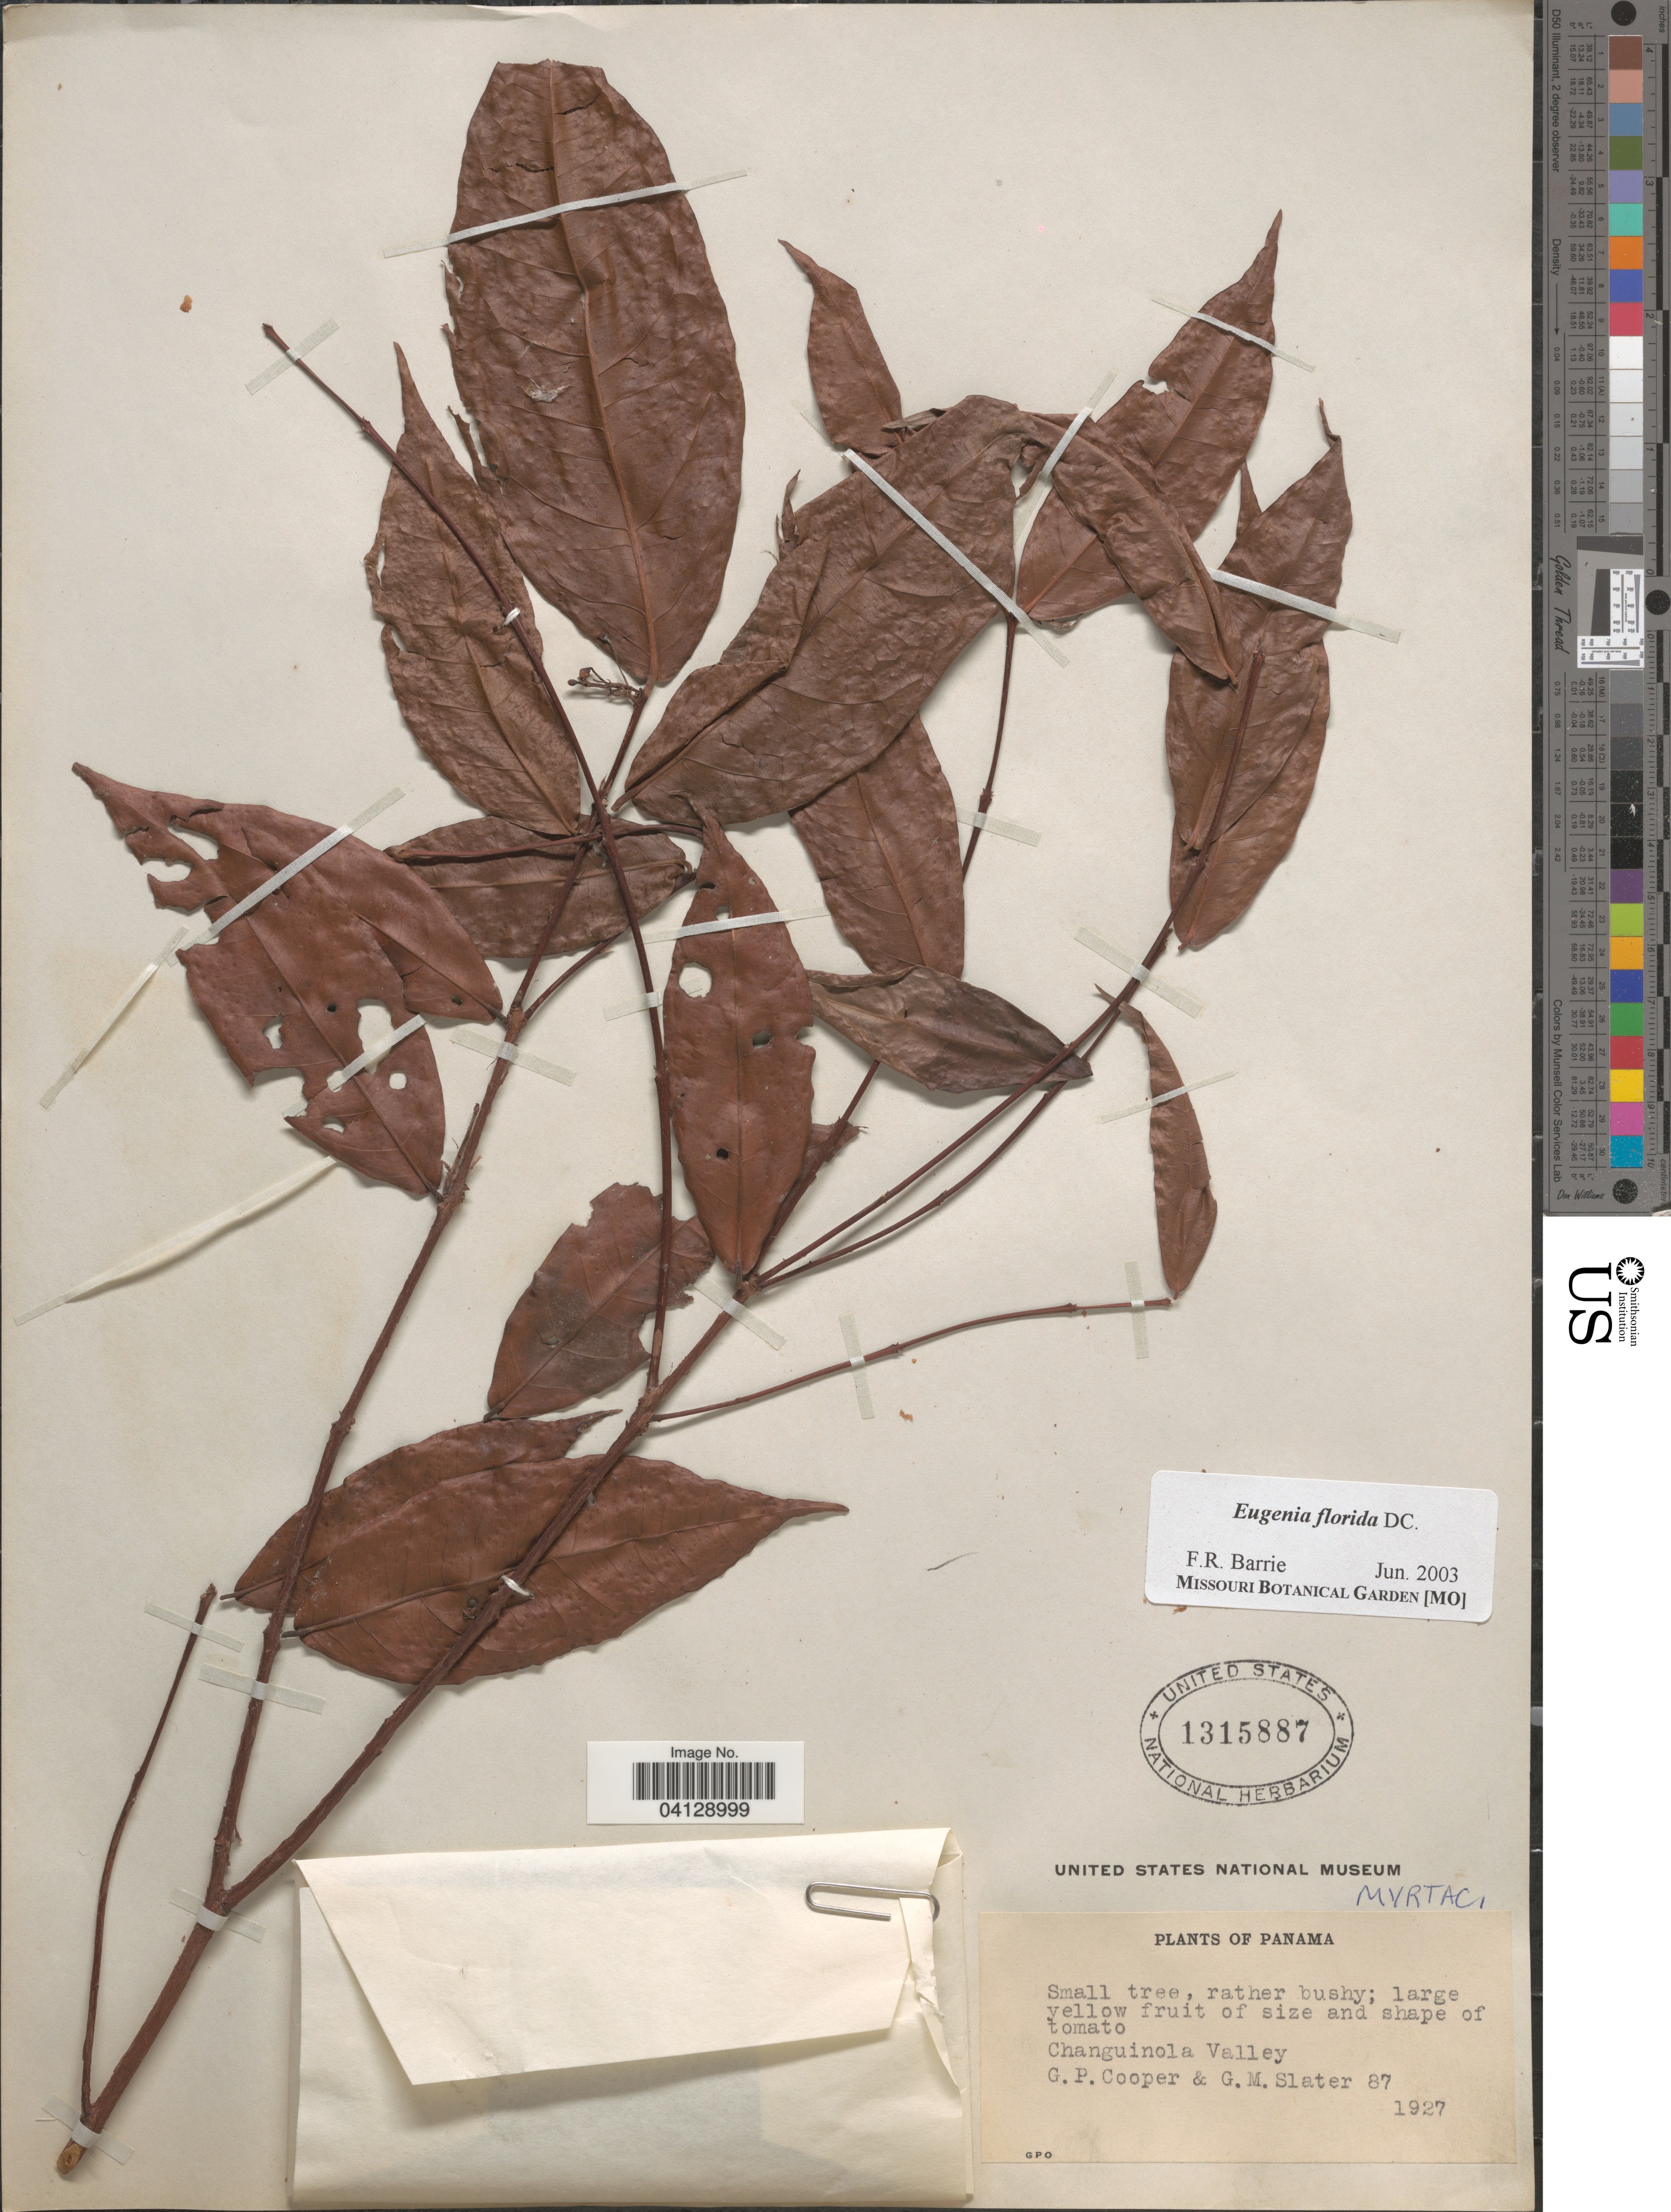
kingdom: Plantae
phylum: Tracheophyta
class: Magnoliopsida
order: Myrtales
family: Myrtaceae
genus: Eugenia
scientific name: Eugenia florida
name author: DC.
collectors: G. Cooper & G. Slater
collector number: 87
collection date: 1927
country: Panama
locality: Changuinola Valley.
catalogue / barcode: US 1315887